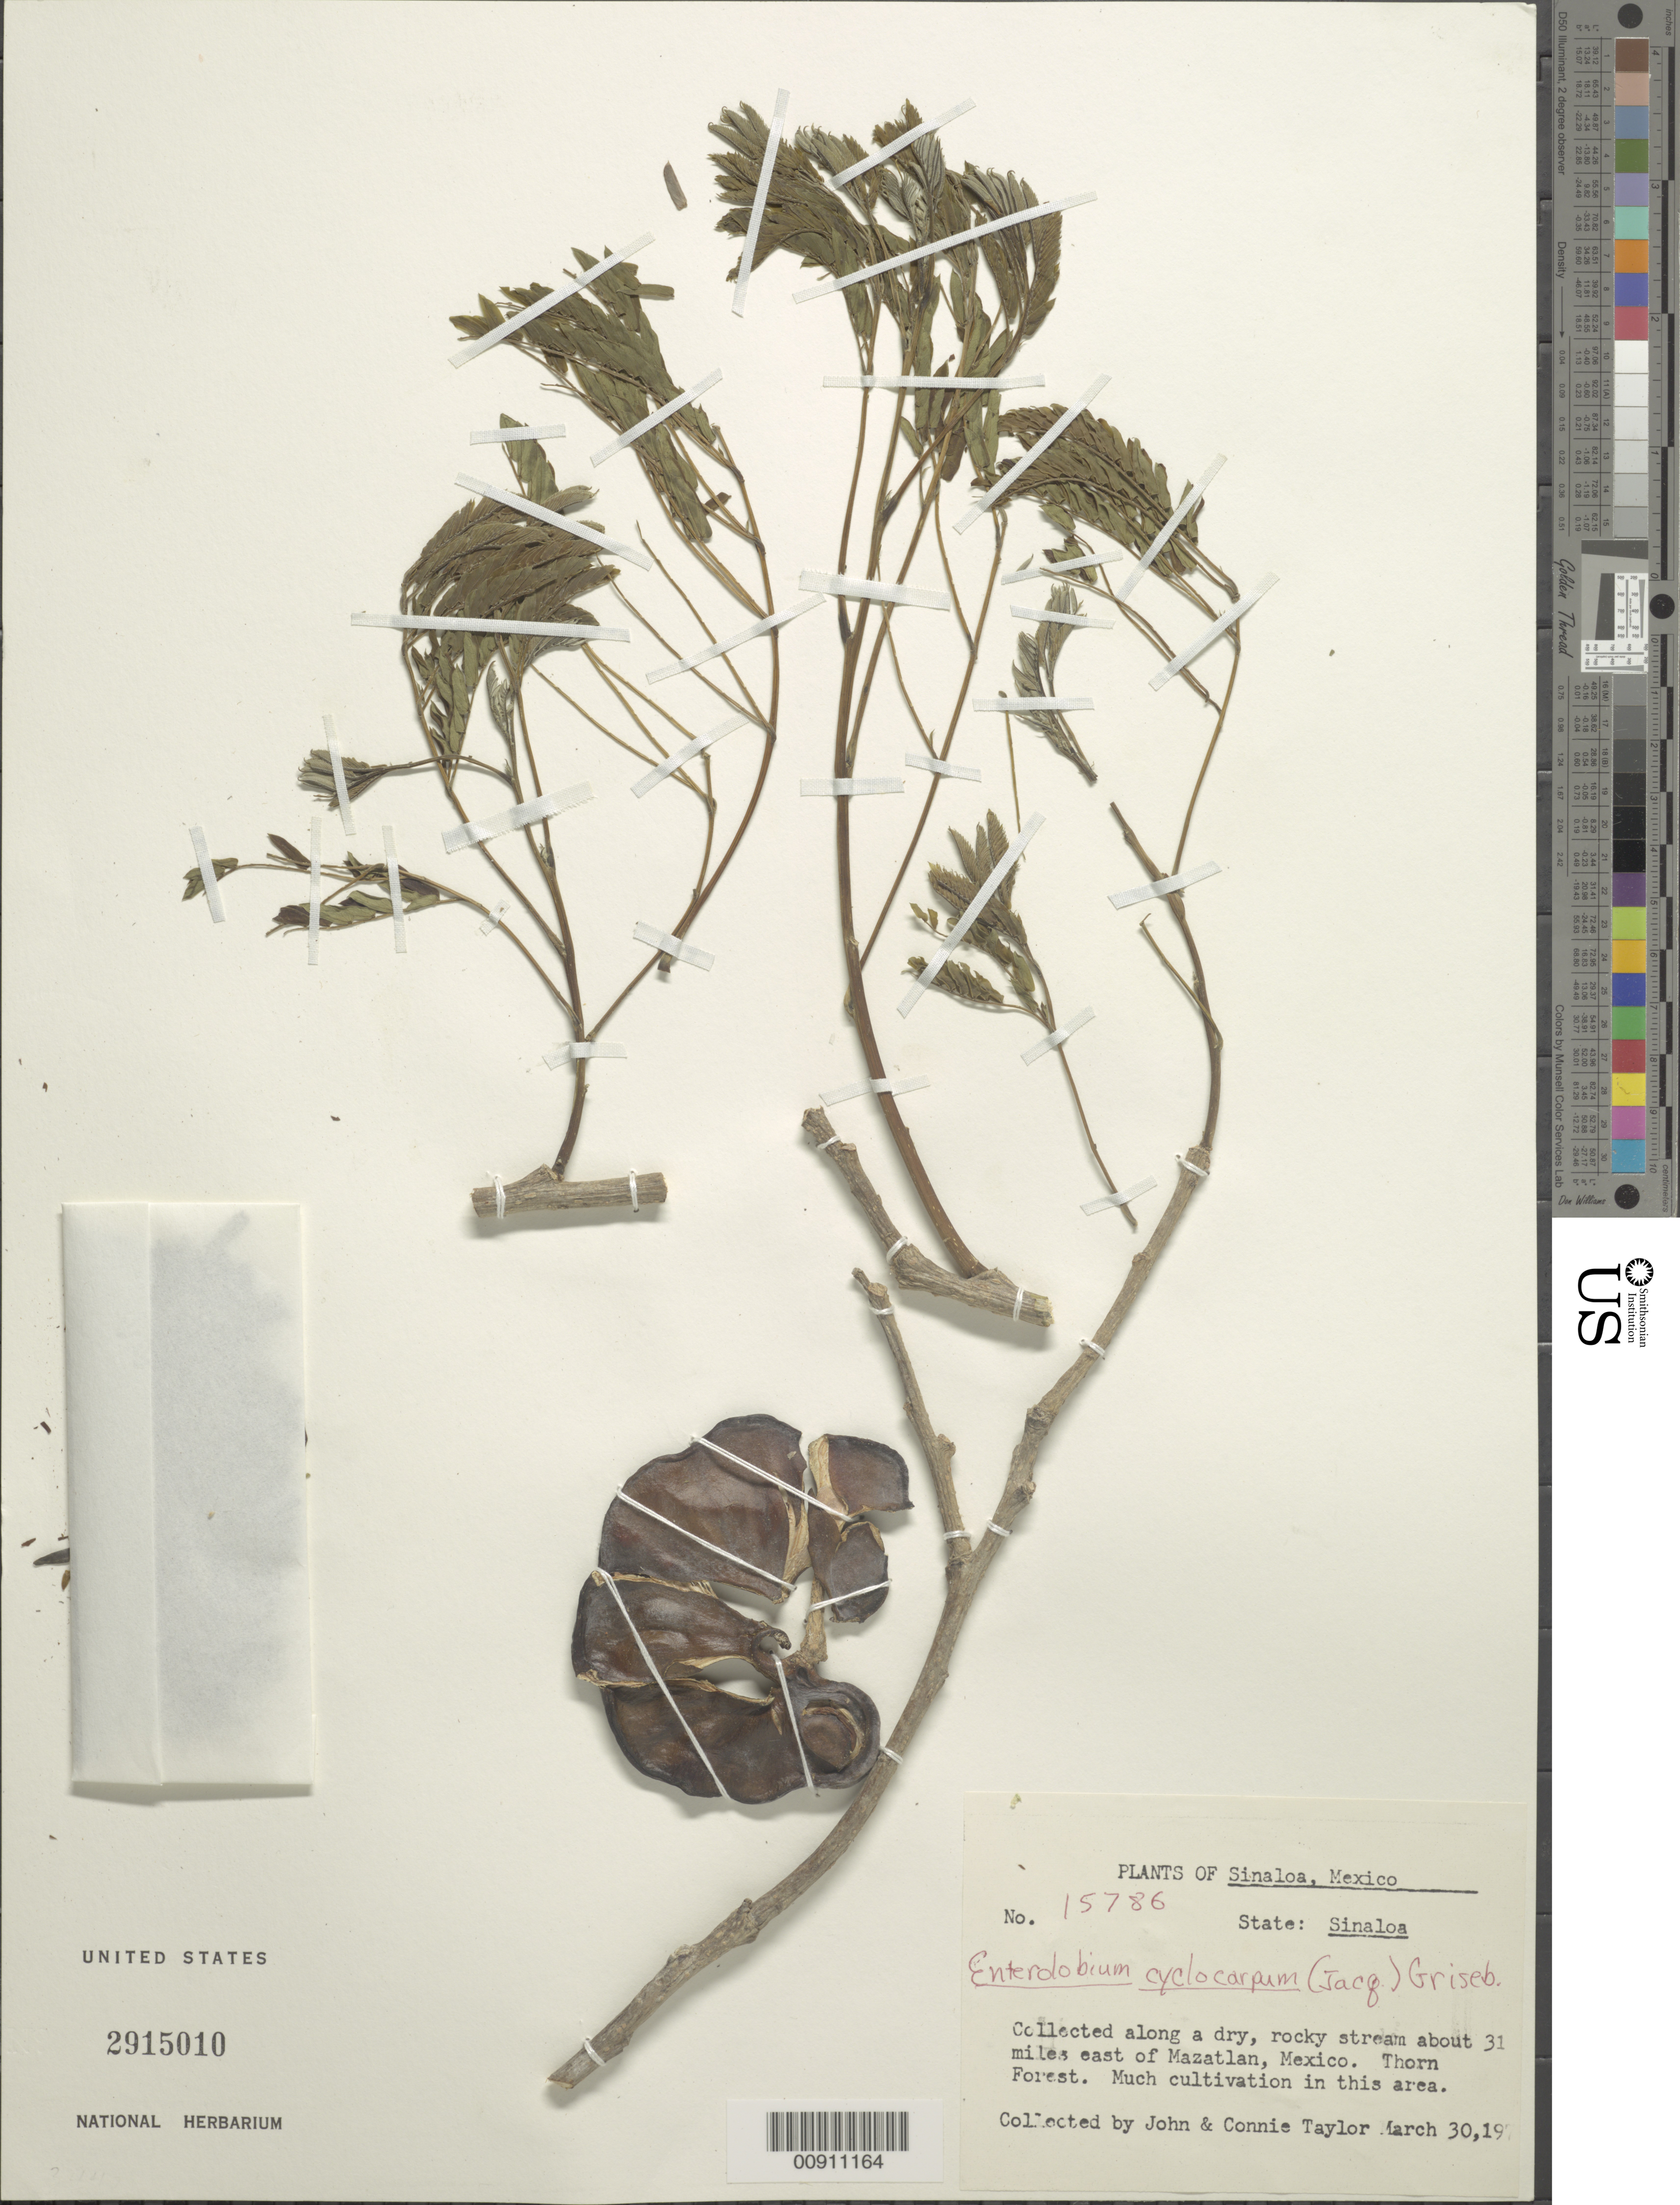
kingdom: Plantae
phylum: Tracheophyta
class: Magnoliopsida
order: Fabales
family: Fabaceae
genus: Enterolobium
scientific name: Enterolobium cyclocarpum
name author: (Jacq.) Griseb.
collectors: J. Taylor & C. Taylor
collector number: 15786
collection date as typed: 30 Mar 1974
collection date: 1974-03-30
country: Mexico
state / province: Sinaloa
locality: Along a dry, rocky stream about 31 miles east of Mazatlan.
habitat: Along a dry, rocky stream. Thorn forest. Much cultivation in this area.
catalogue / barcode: US 2915010